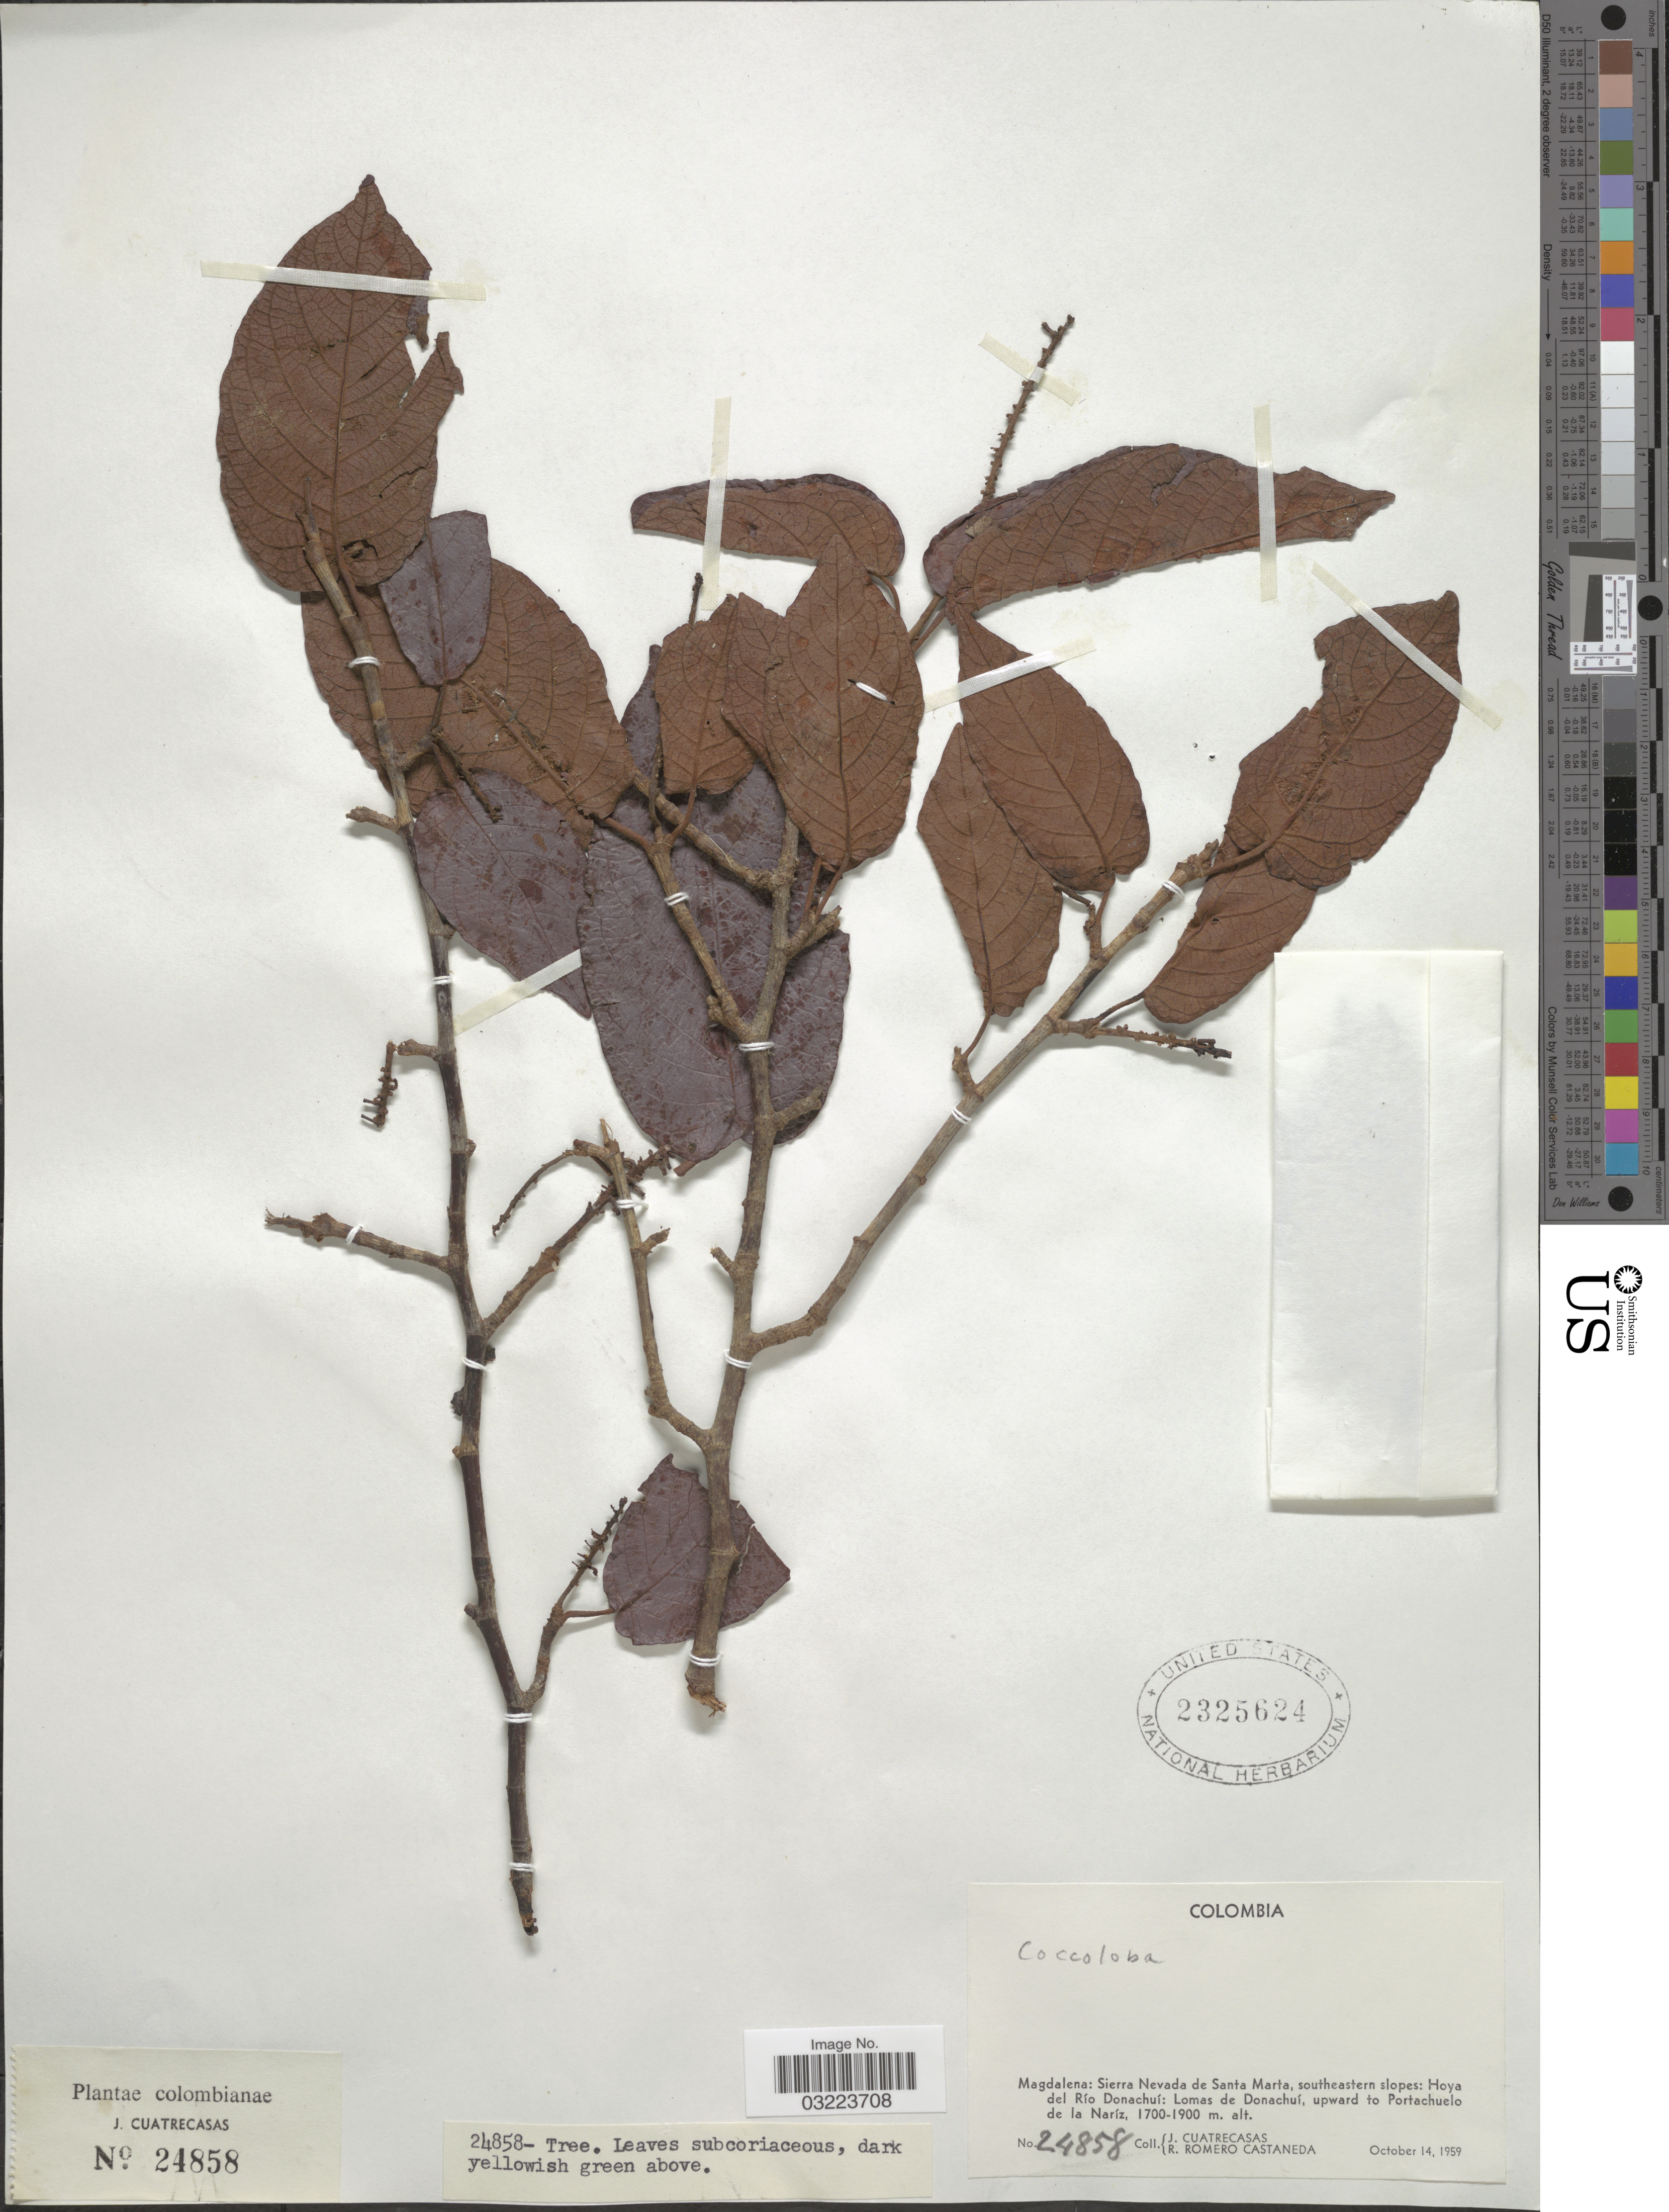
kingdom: Plantae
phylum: Tracheophyta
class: Magnoliopsida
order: Caryophyllales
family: Polygonaceae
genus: Coccoloba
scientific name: Coccoloba sp.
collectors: J. Cuatrecasas & R. Romero Castañeda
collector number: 24858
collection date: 1959-10-14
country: Colombia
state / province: Magdalena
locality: Sierra Nevada de Santa Marta, southeastern slopes. Hoya del Río Donachuí: Lomas de Donachuí, upward to Portachuelo de la Naríz.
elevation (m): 1700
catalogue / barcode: US 2325624